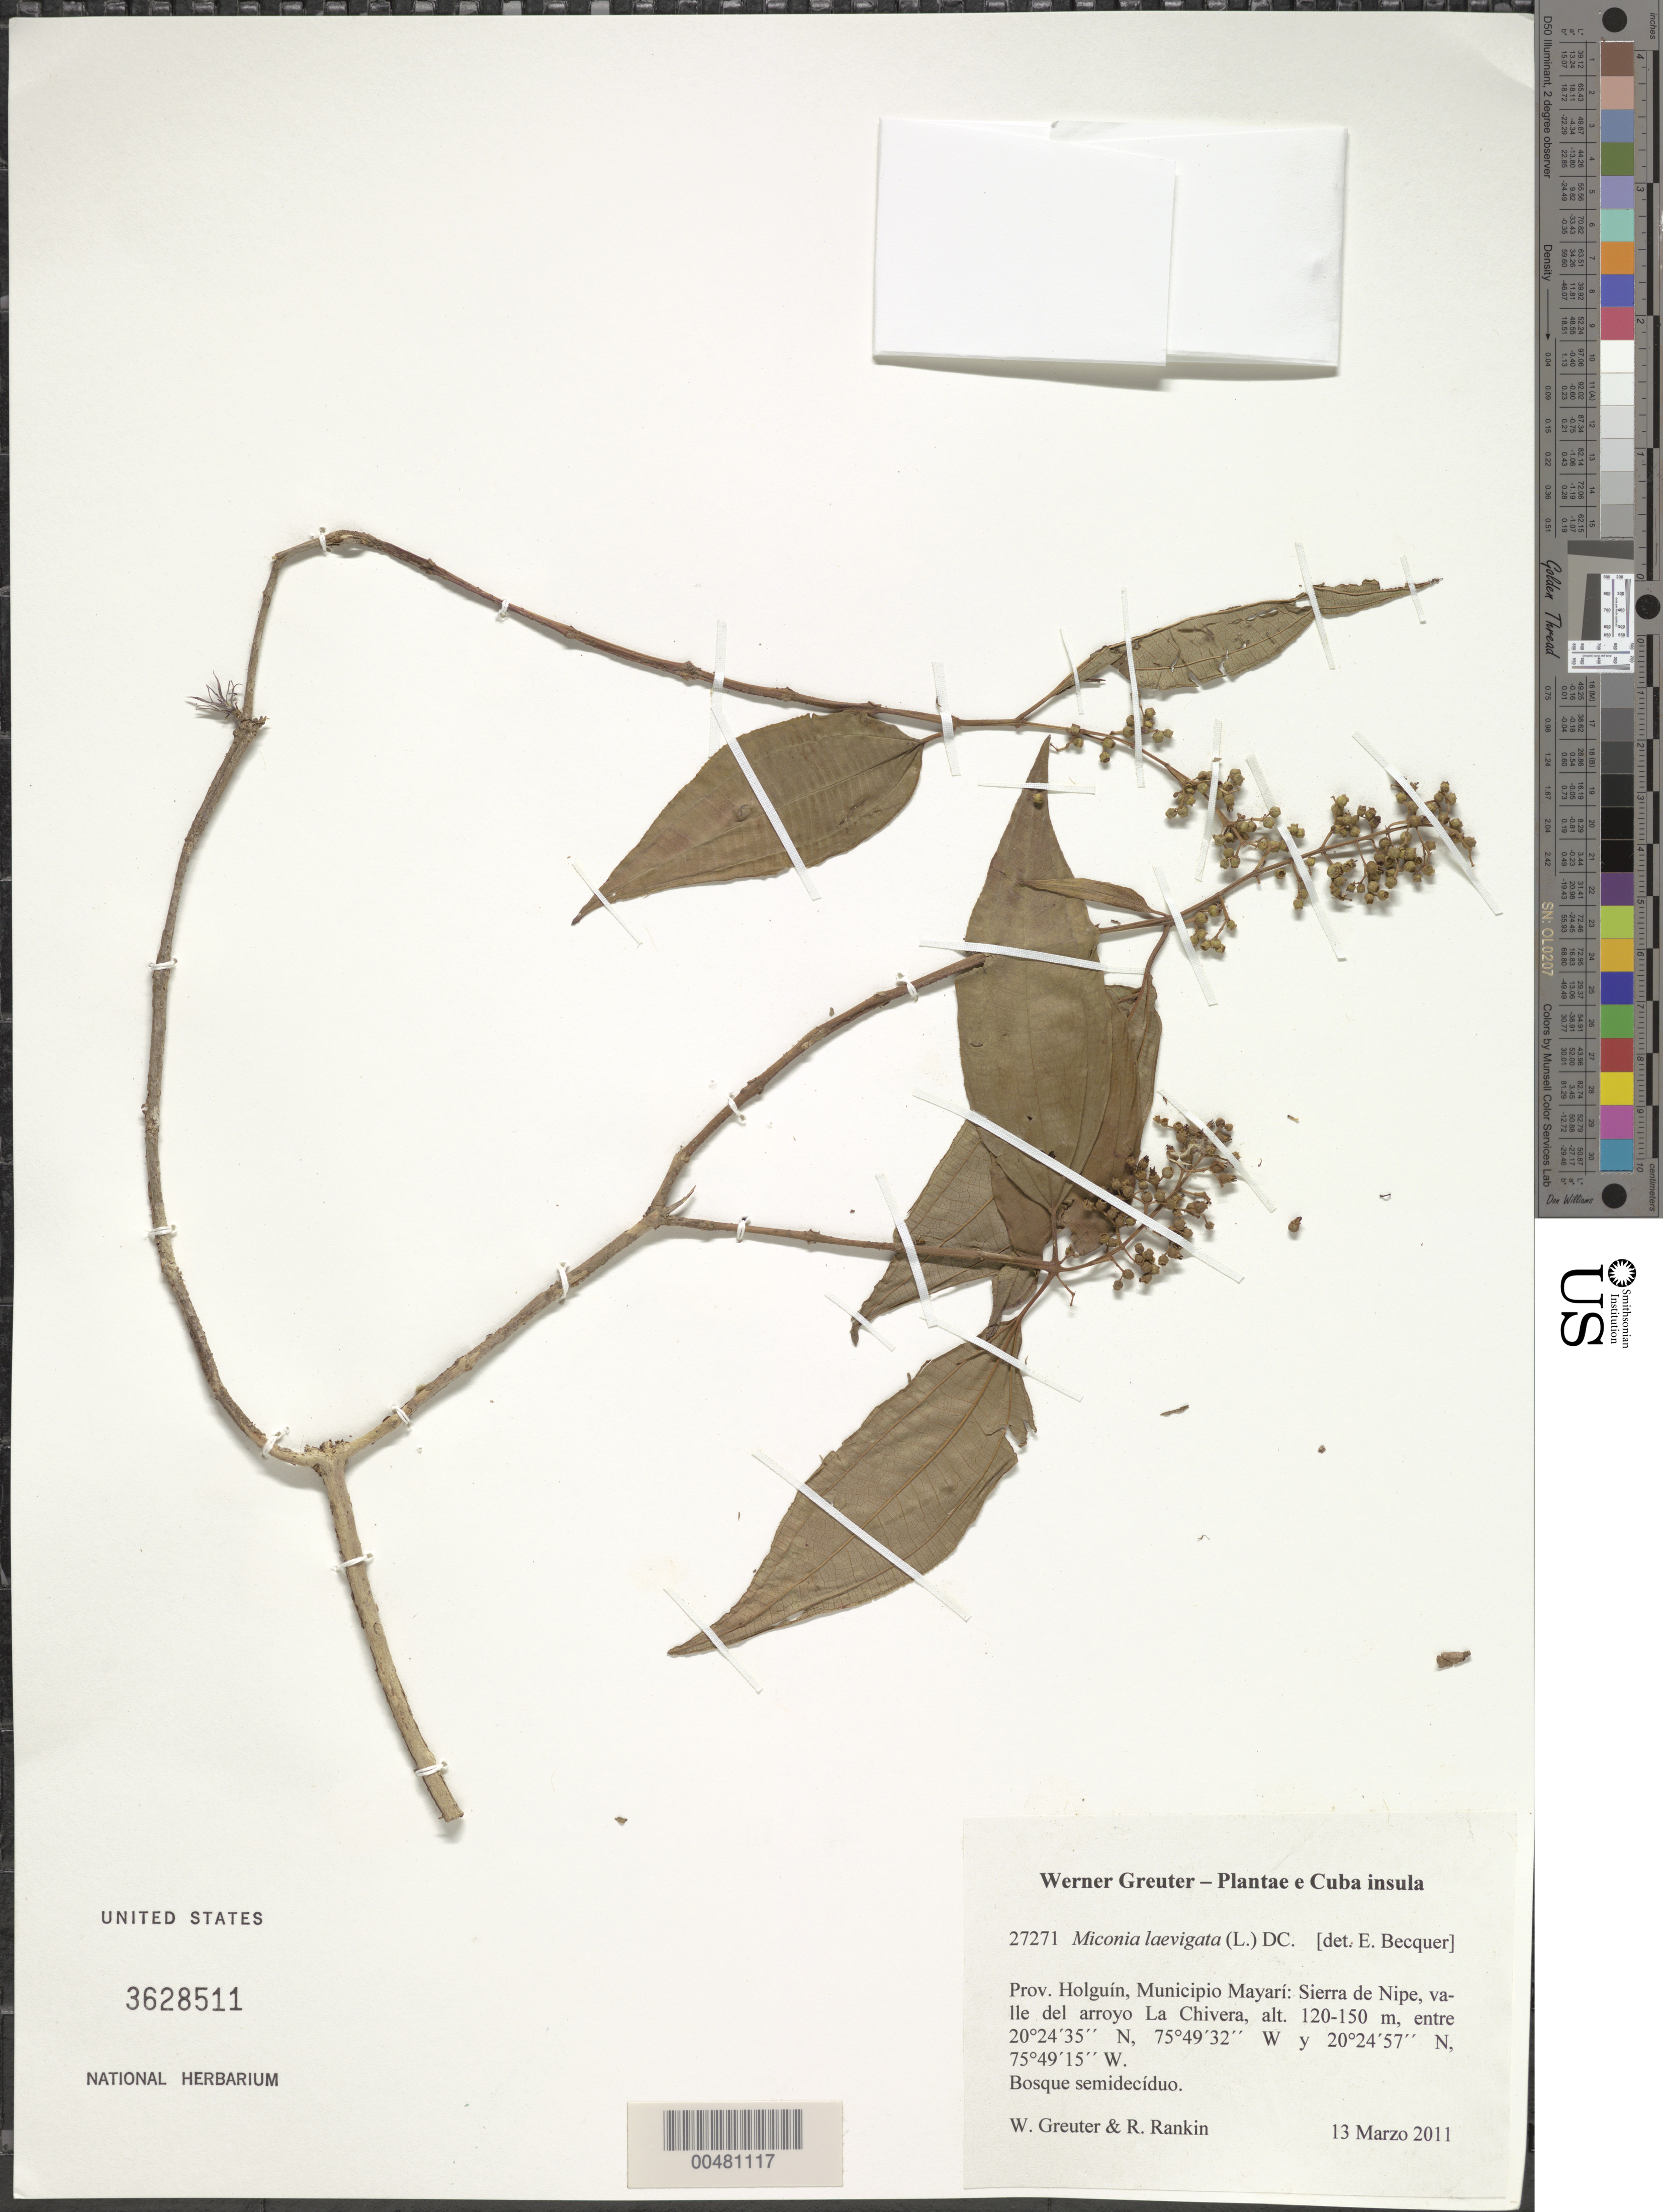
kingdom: Plantae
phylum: Tracheophyta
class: Magnoliopsida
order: Myrtales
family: Melastomataceae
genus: Miconia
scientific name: Miconia laevigata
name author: (L.) D. Don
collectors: W. R. Greuter & R. Rankin Rodriguez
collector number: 27271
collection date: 2011-03-13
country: Cuba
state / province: Holguin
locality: Mun. Mayarí, Sierra de Nipe, valle del arroyo La Chivera.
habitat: Bosque semidecíduo.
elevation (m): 120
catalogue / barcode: US 3628511